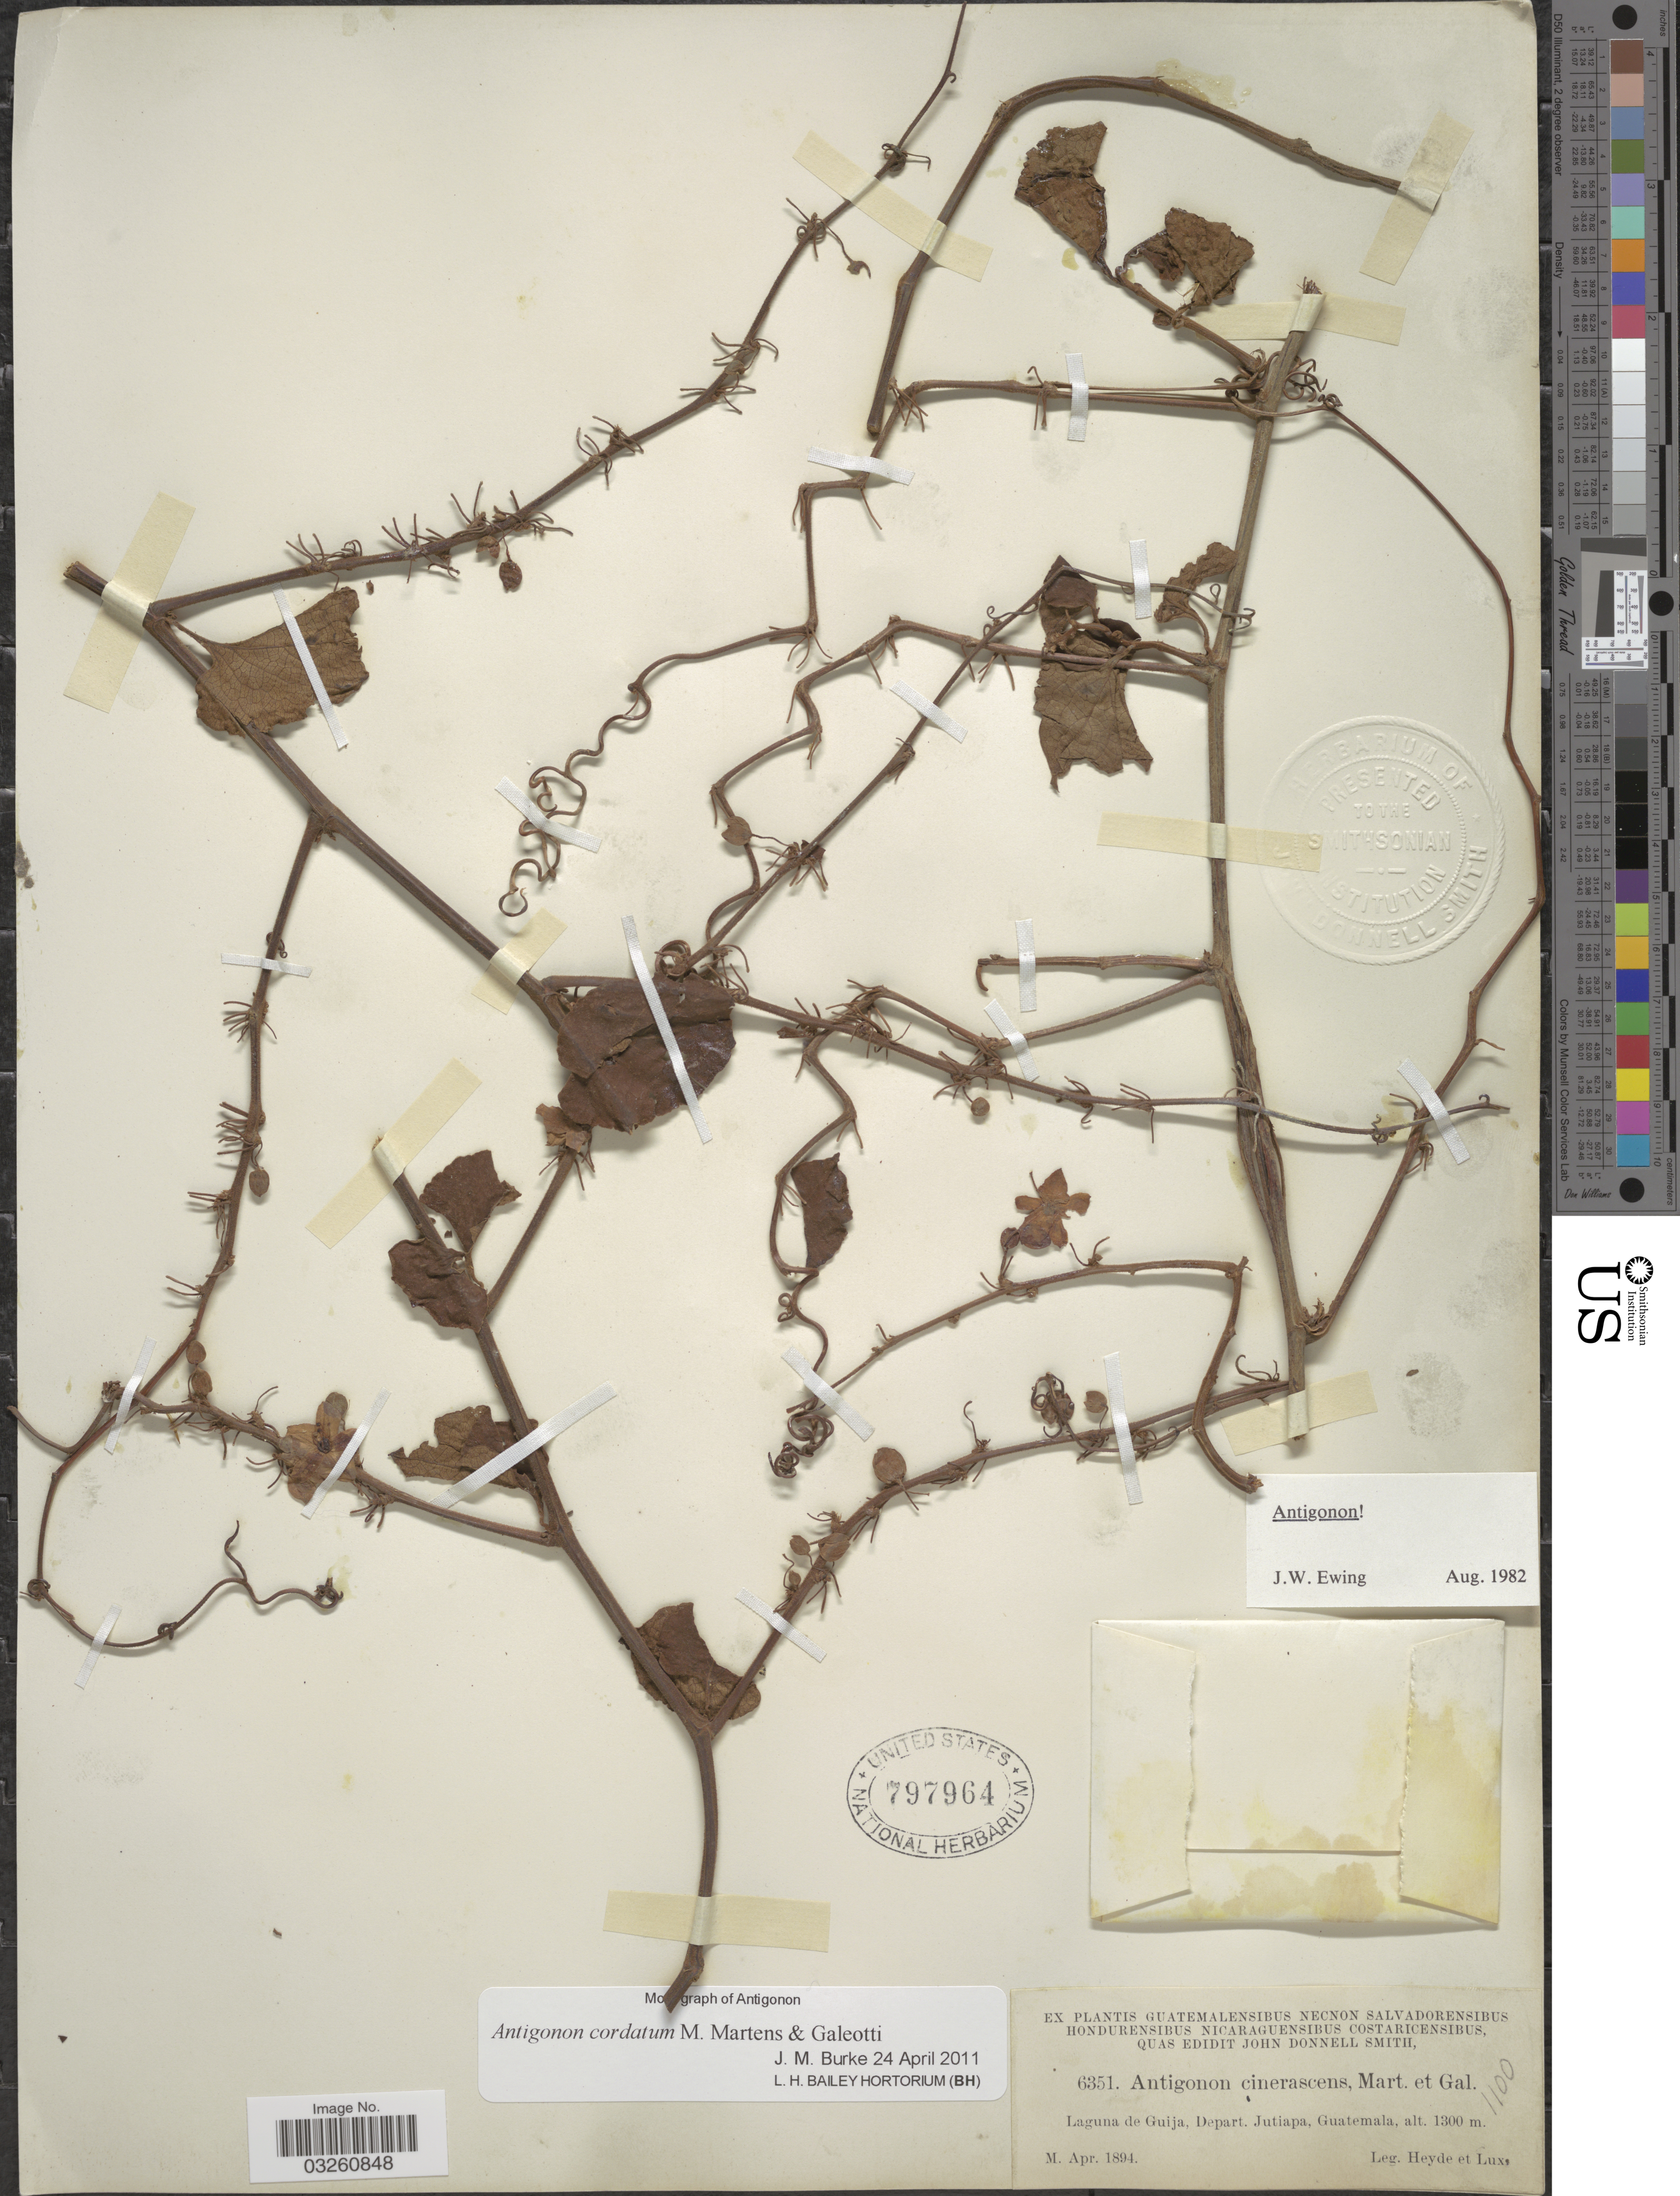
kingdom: Plantae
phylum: Tracheophyta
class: Magnoliopsida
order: Caryophyllales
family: Polygonaceae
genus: Antigonon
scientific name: Antigonon cordatum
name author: M. Martens & Galeotti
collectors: Heyde & Lux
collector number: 6351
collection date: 1894-04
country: Guatemala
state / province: Jutiapa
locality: Laguna de Guija, Depart. Jutiapa.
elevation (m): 1300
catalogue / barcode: US 797964